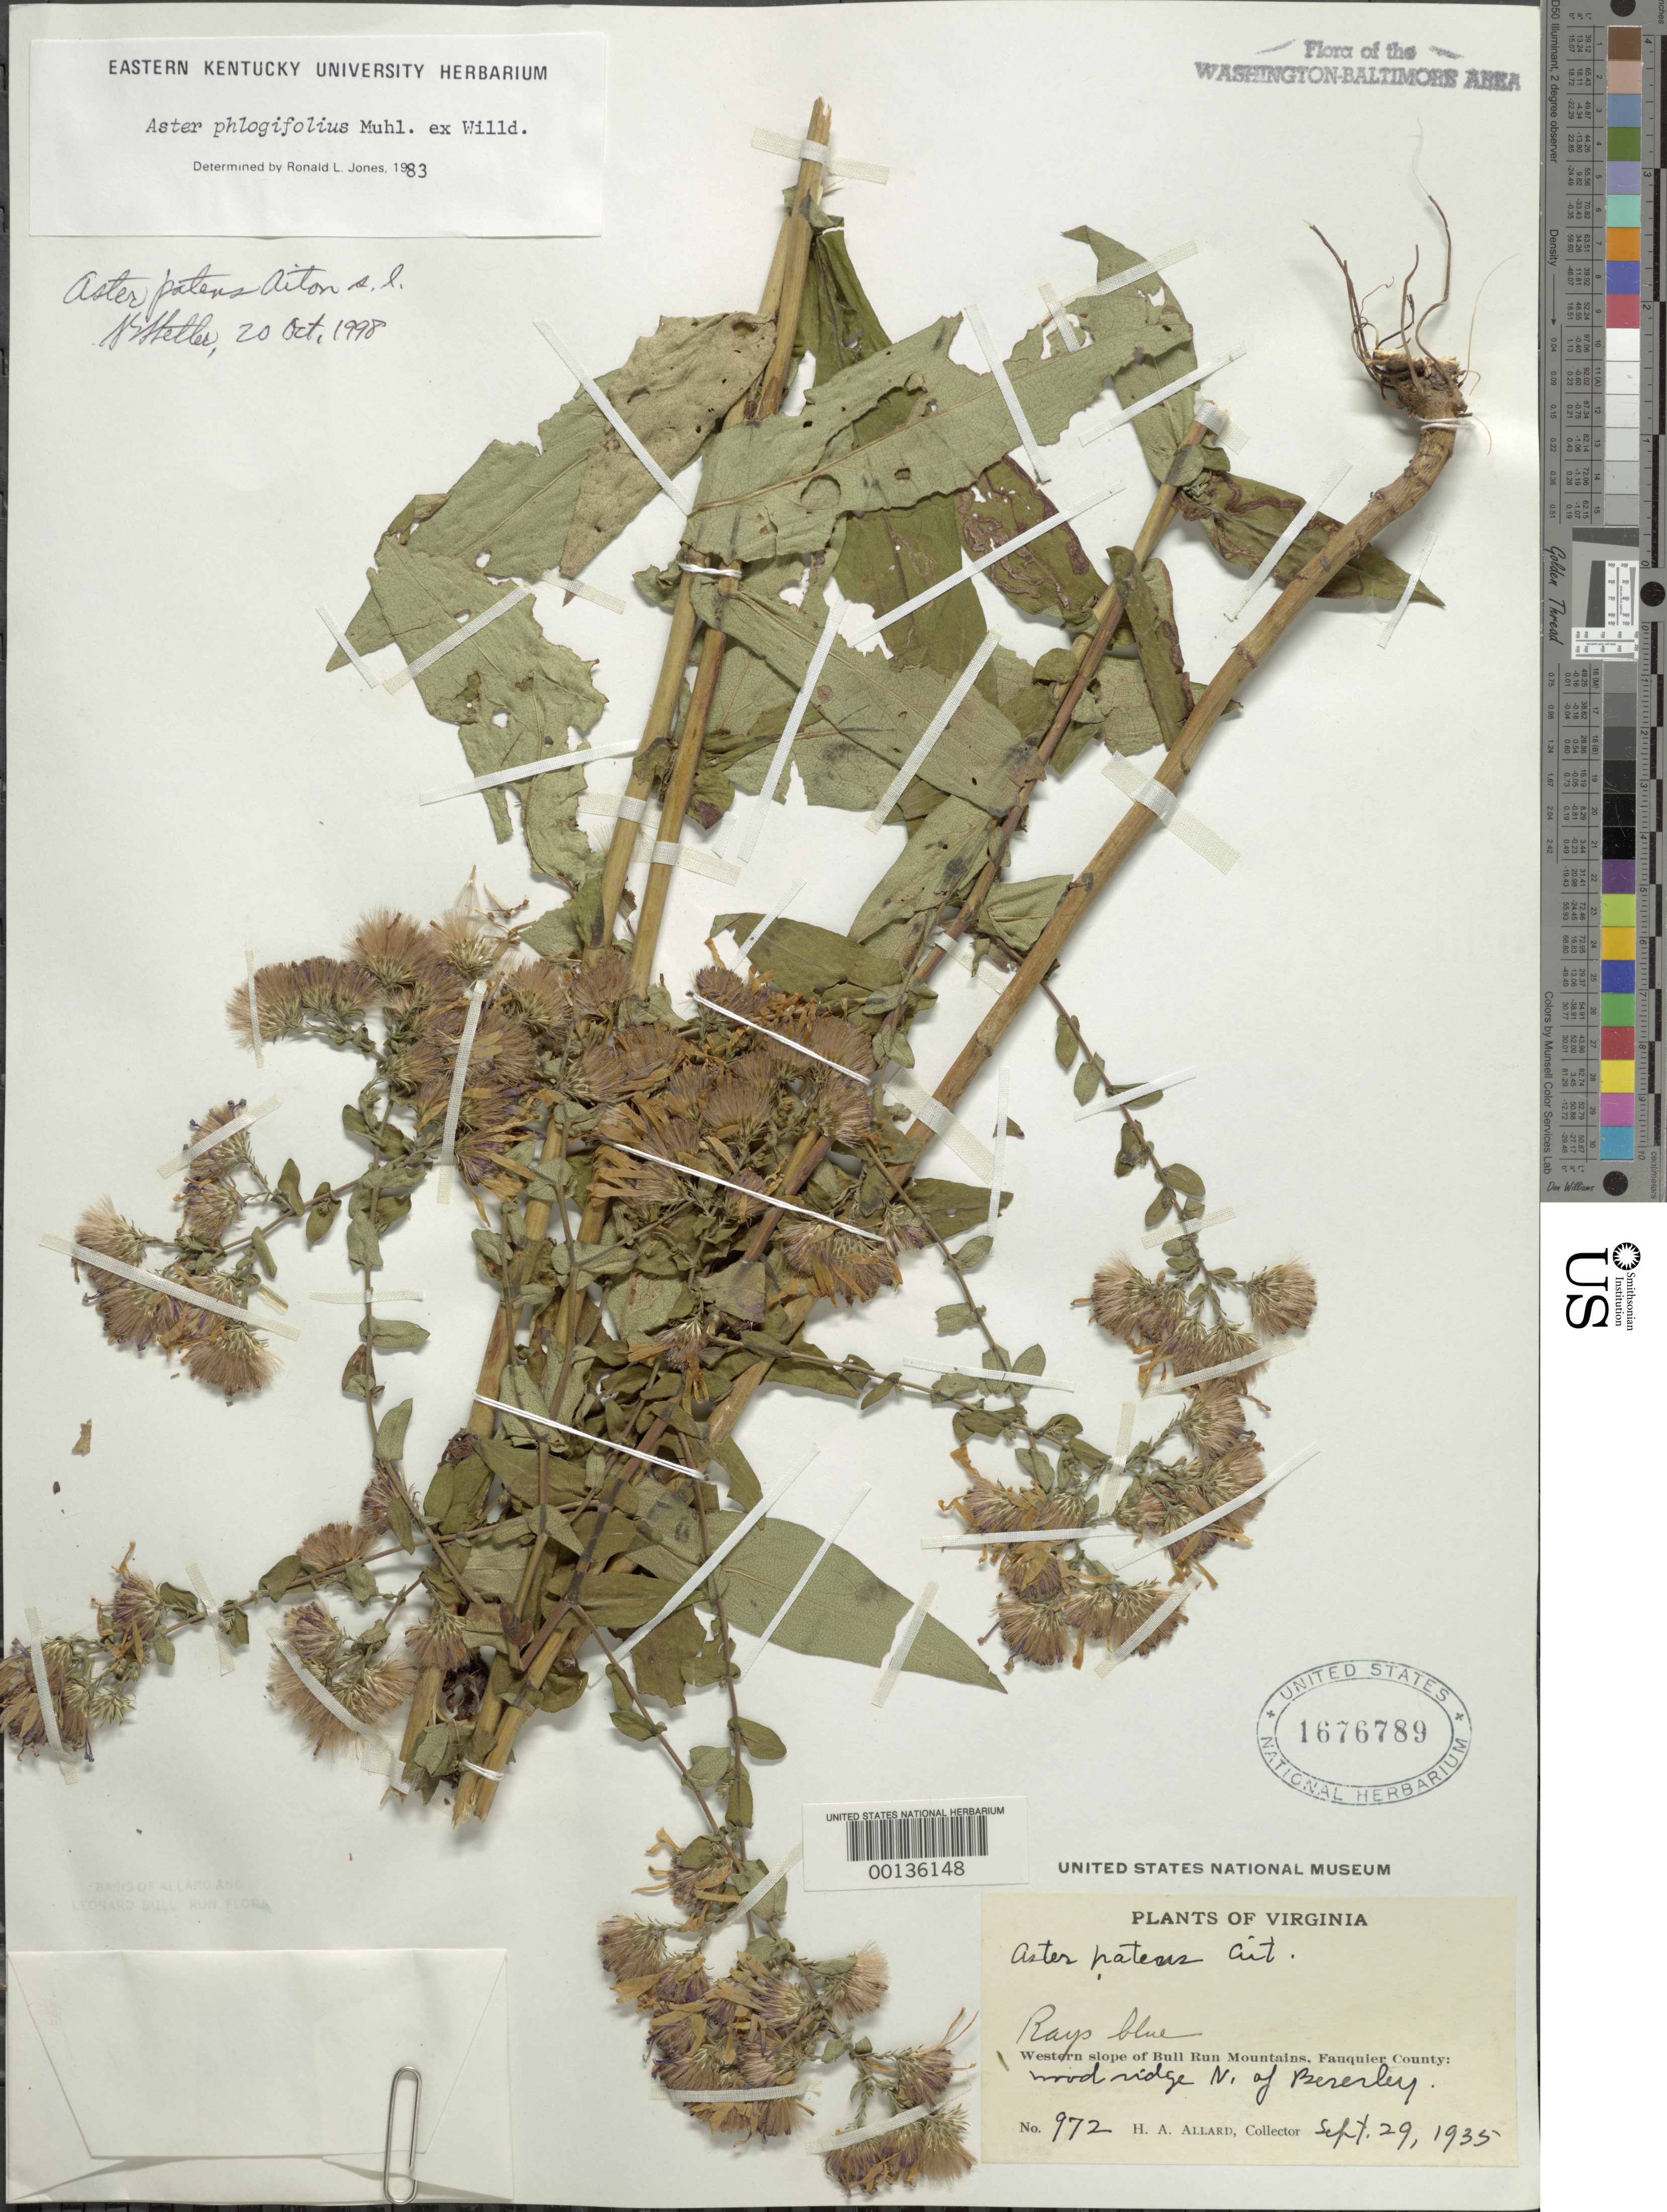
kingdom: Plantae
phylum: Tracheophyta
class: Magnoliopsida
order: Asterales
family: Asteraceae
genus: Symphyotrichum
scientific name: Symphyotrichum phlogifolium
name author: (Muhl. ex Willd.) G.L. Nesom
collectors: H. A. Allard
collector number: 972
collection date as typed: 29 Sep 1935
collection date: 1935-09-29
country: United States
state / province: Virginia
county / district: Fauquier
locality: North of Beverley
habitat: Wood ridge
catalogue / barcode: US 1676789